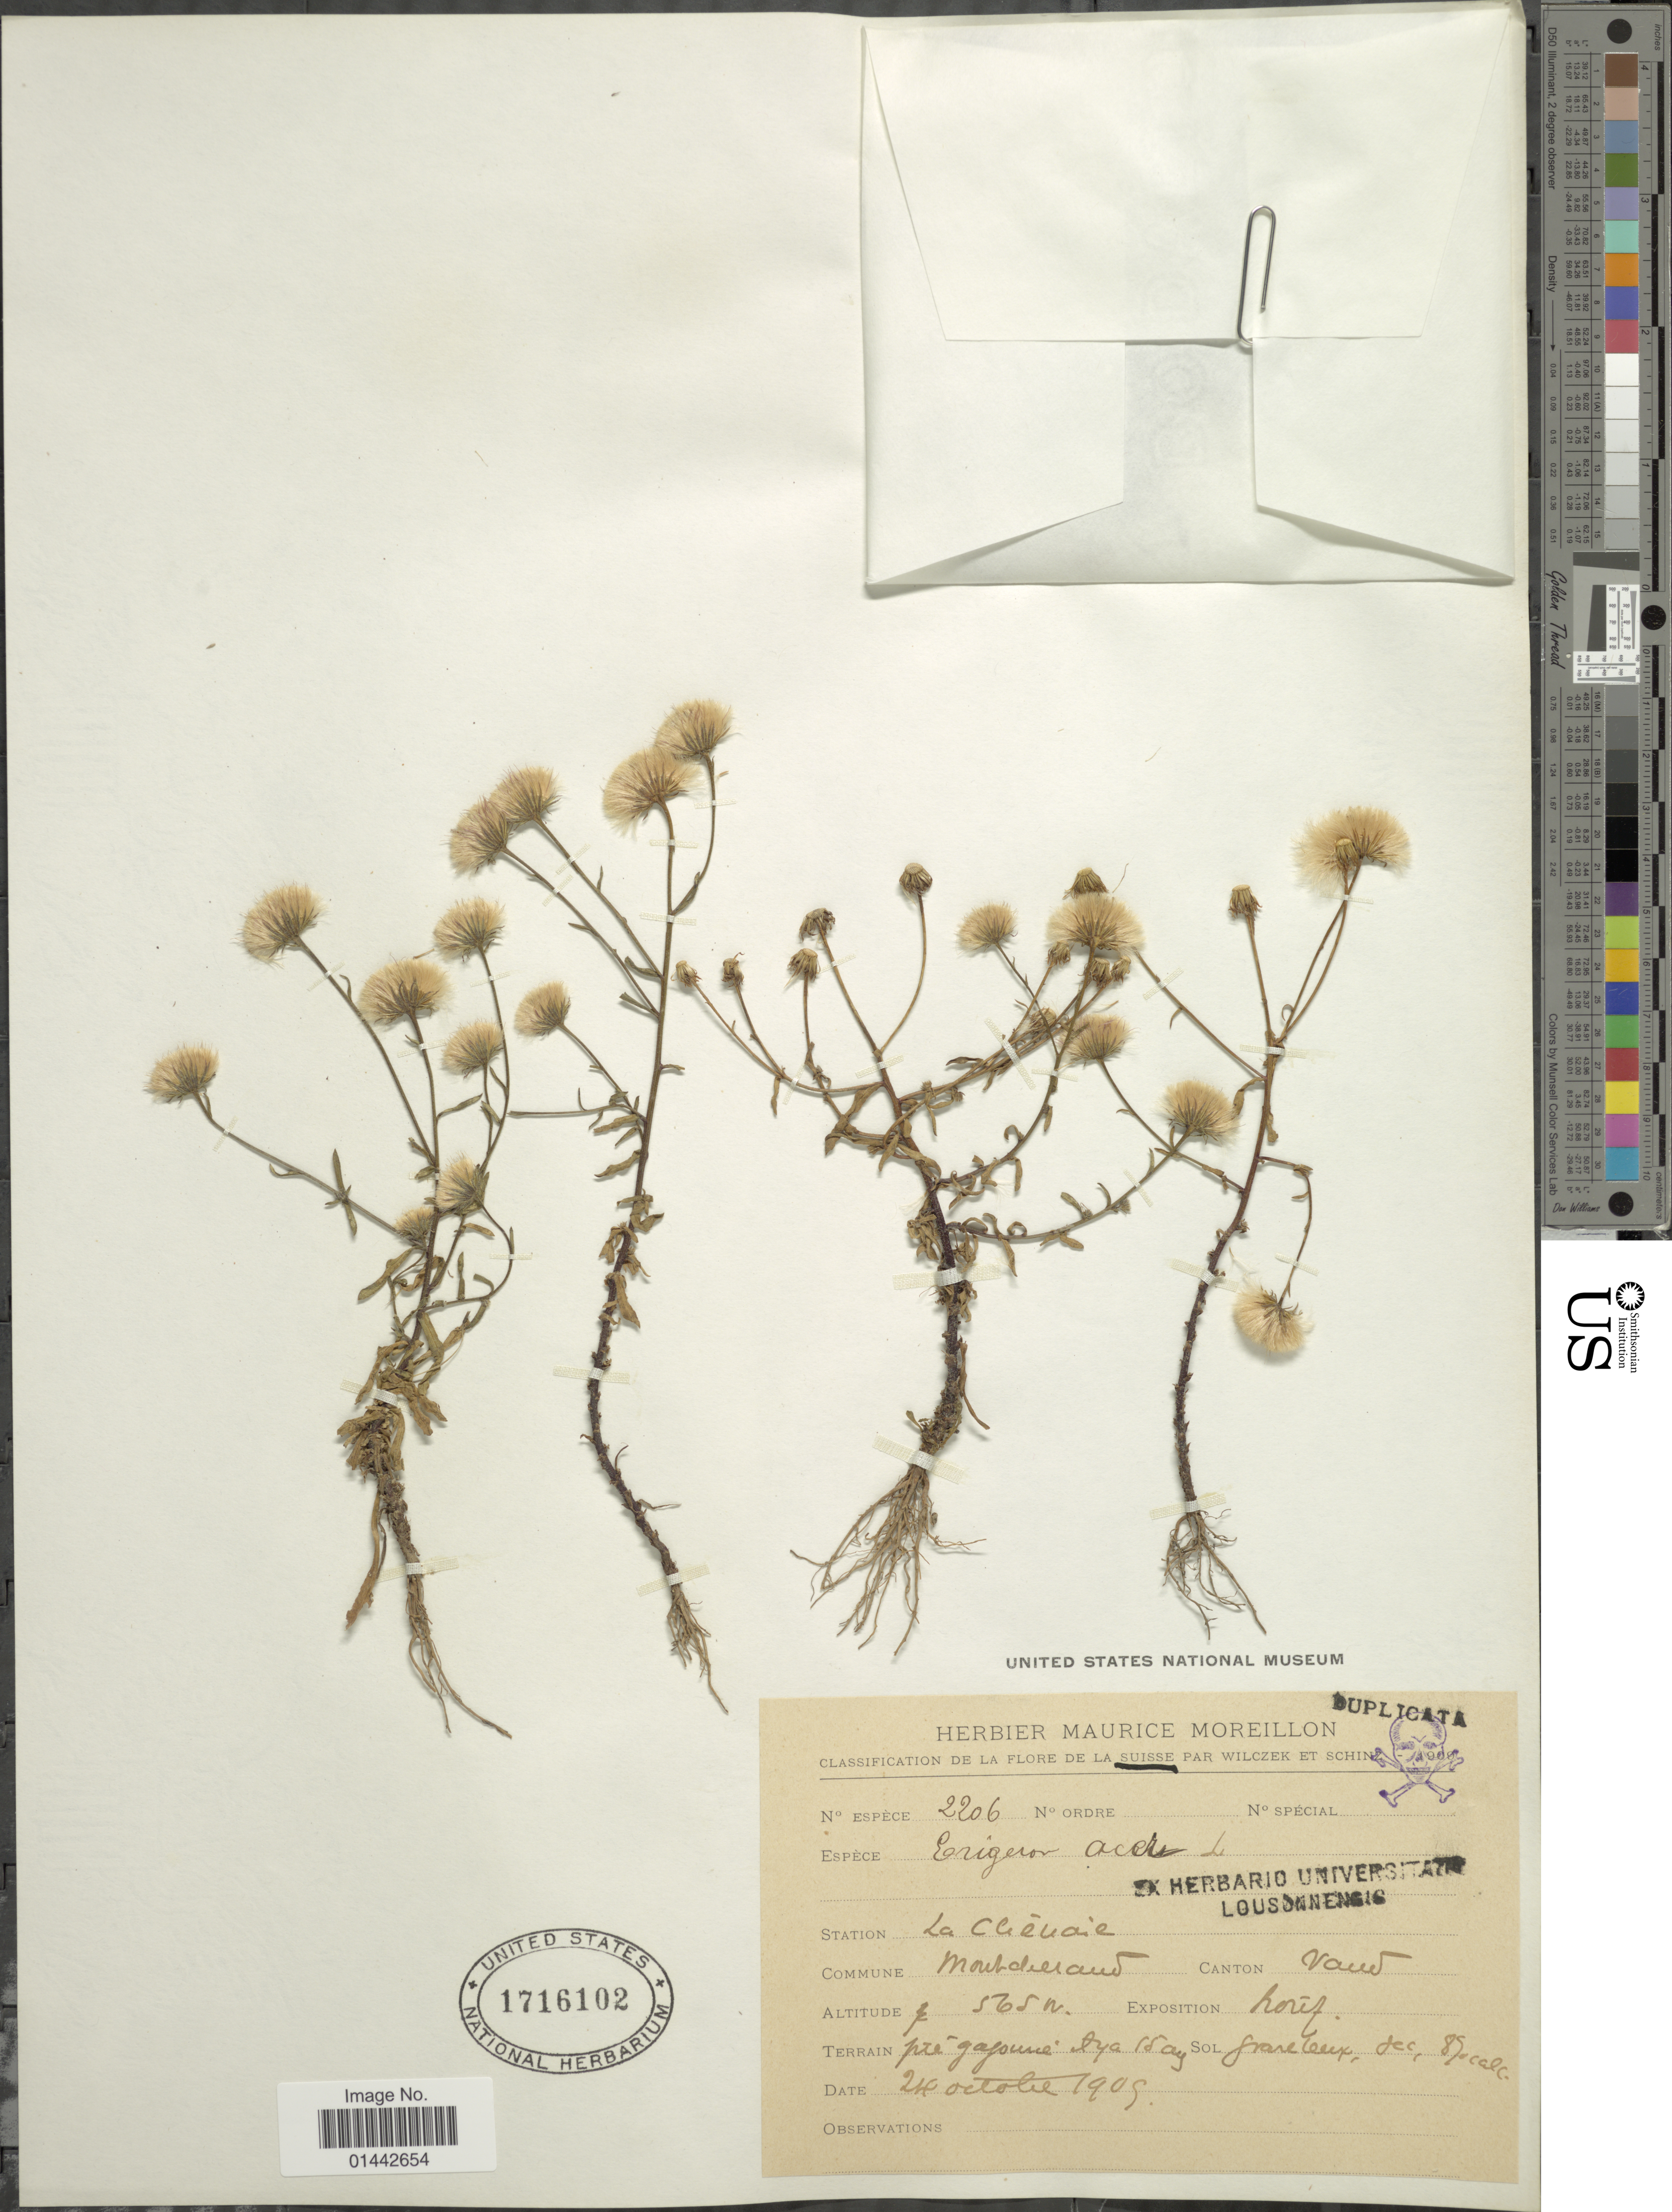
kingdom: Plantae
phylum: Tracheophyta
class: Magnoliopsida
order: Asterales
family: Asteraceae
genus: Erigeron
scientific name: Erigeron acris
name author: L.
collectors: Wilczek & -. Schinz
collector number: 2206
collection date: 1909-10-24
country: Switzerland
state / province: Vaud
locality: Commune Montcherand, Canton Vaud.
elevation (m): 565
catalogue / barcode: US 1716102